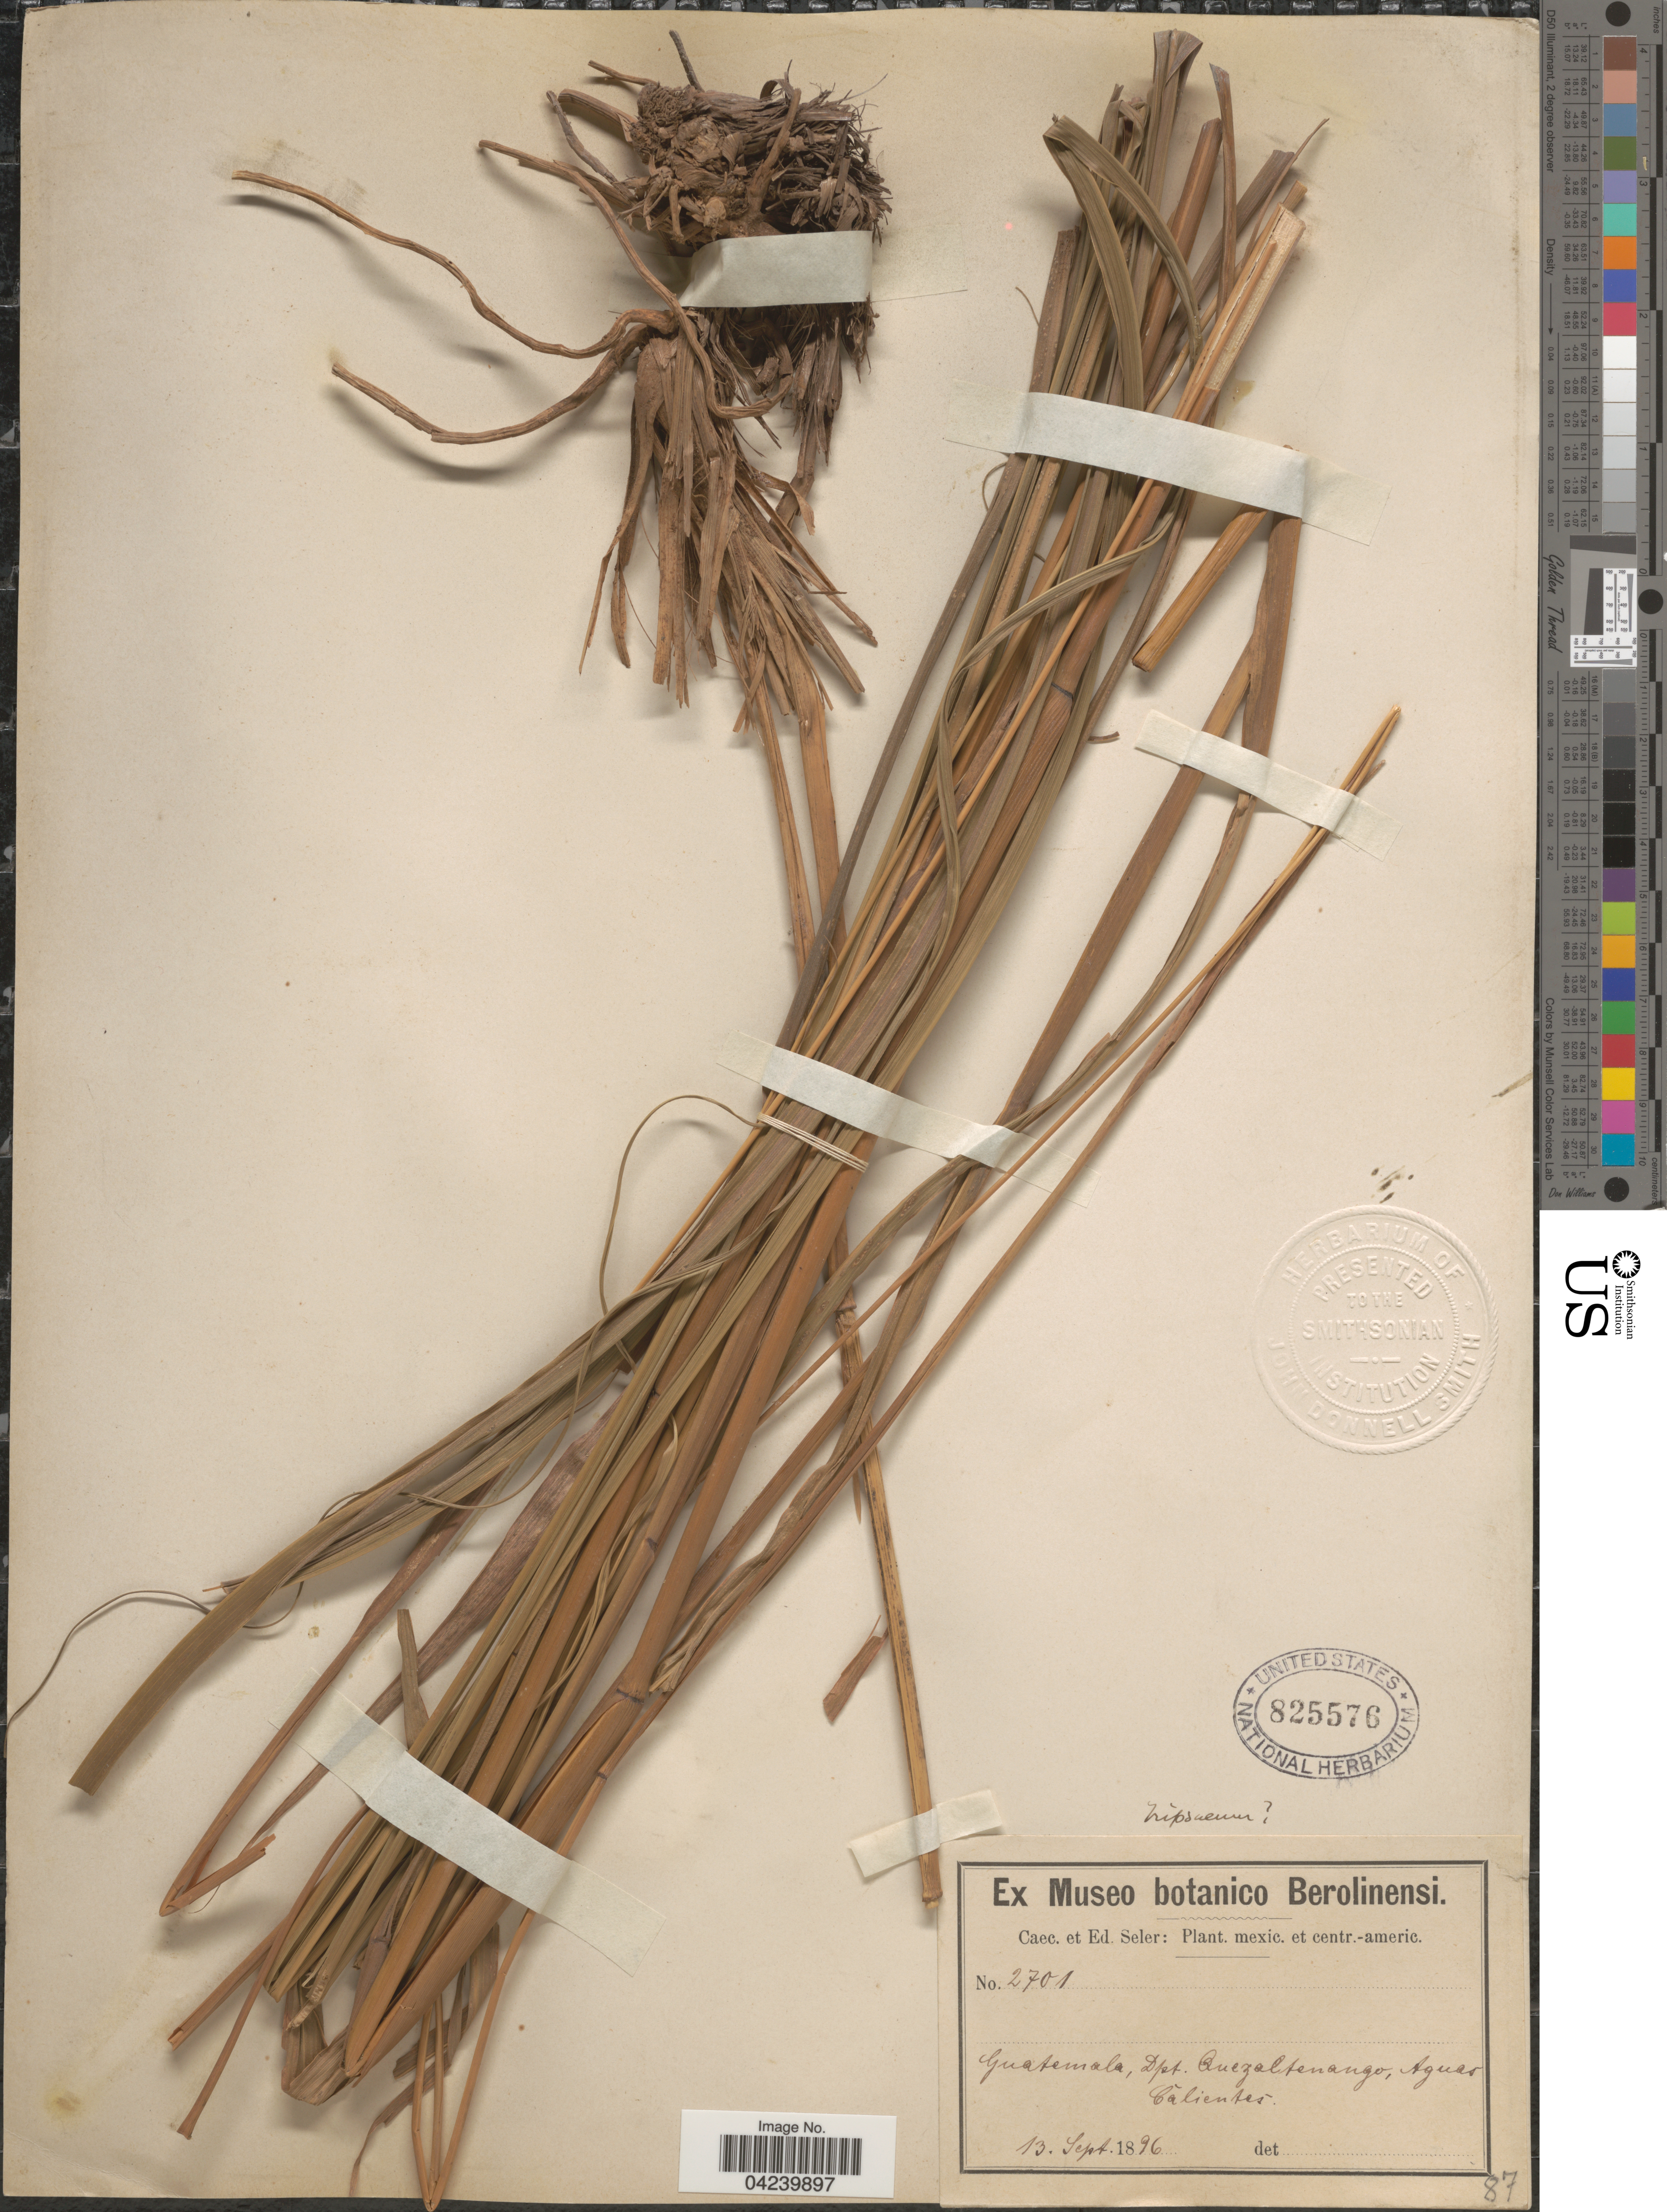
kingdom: Plantae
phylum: Tracheophyta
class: Liliopsida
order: Poales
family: Poaceae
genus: Tripsacum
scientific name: Tripsacum lanceolatum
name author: Rupr. ex E. Fourn.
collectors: C. Seler & E. G. Seler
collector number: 2701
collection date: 1896-09-13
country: Guatemala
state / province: Quetzaltenango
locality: Mexic. et centr.-americ. Dpt. Quezaltenango, Aguas Calientes.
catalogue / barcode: US 825576